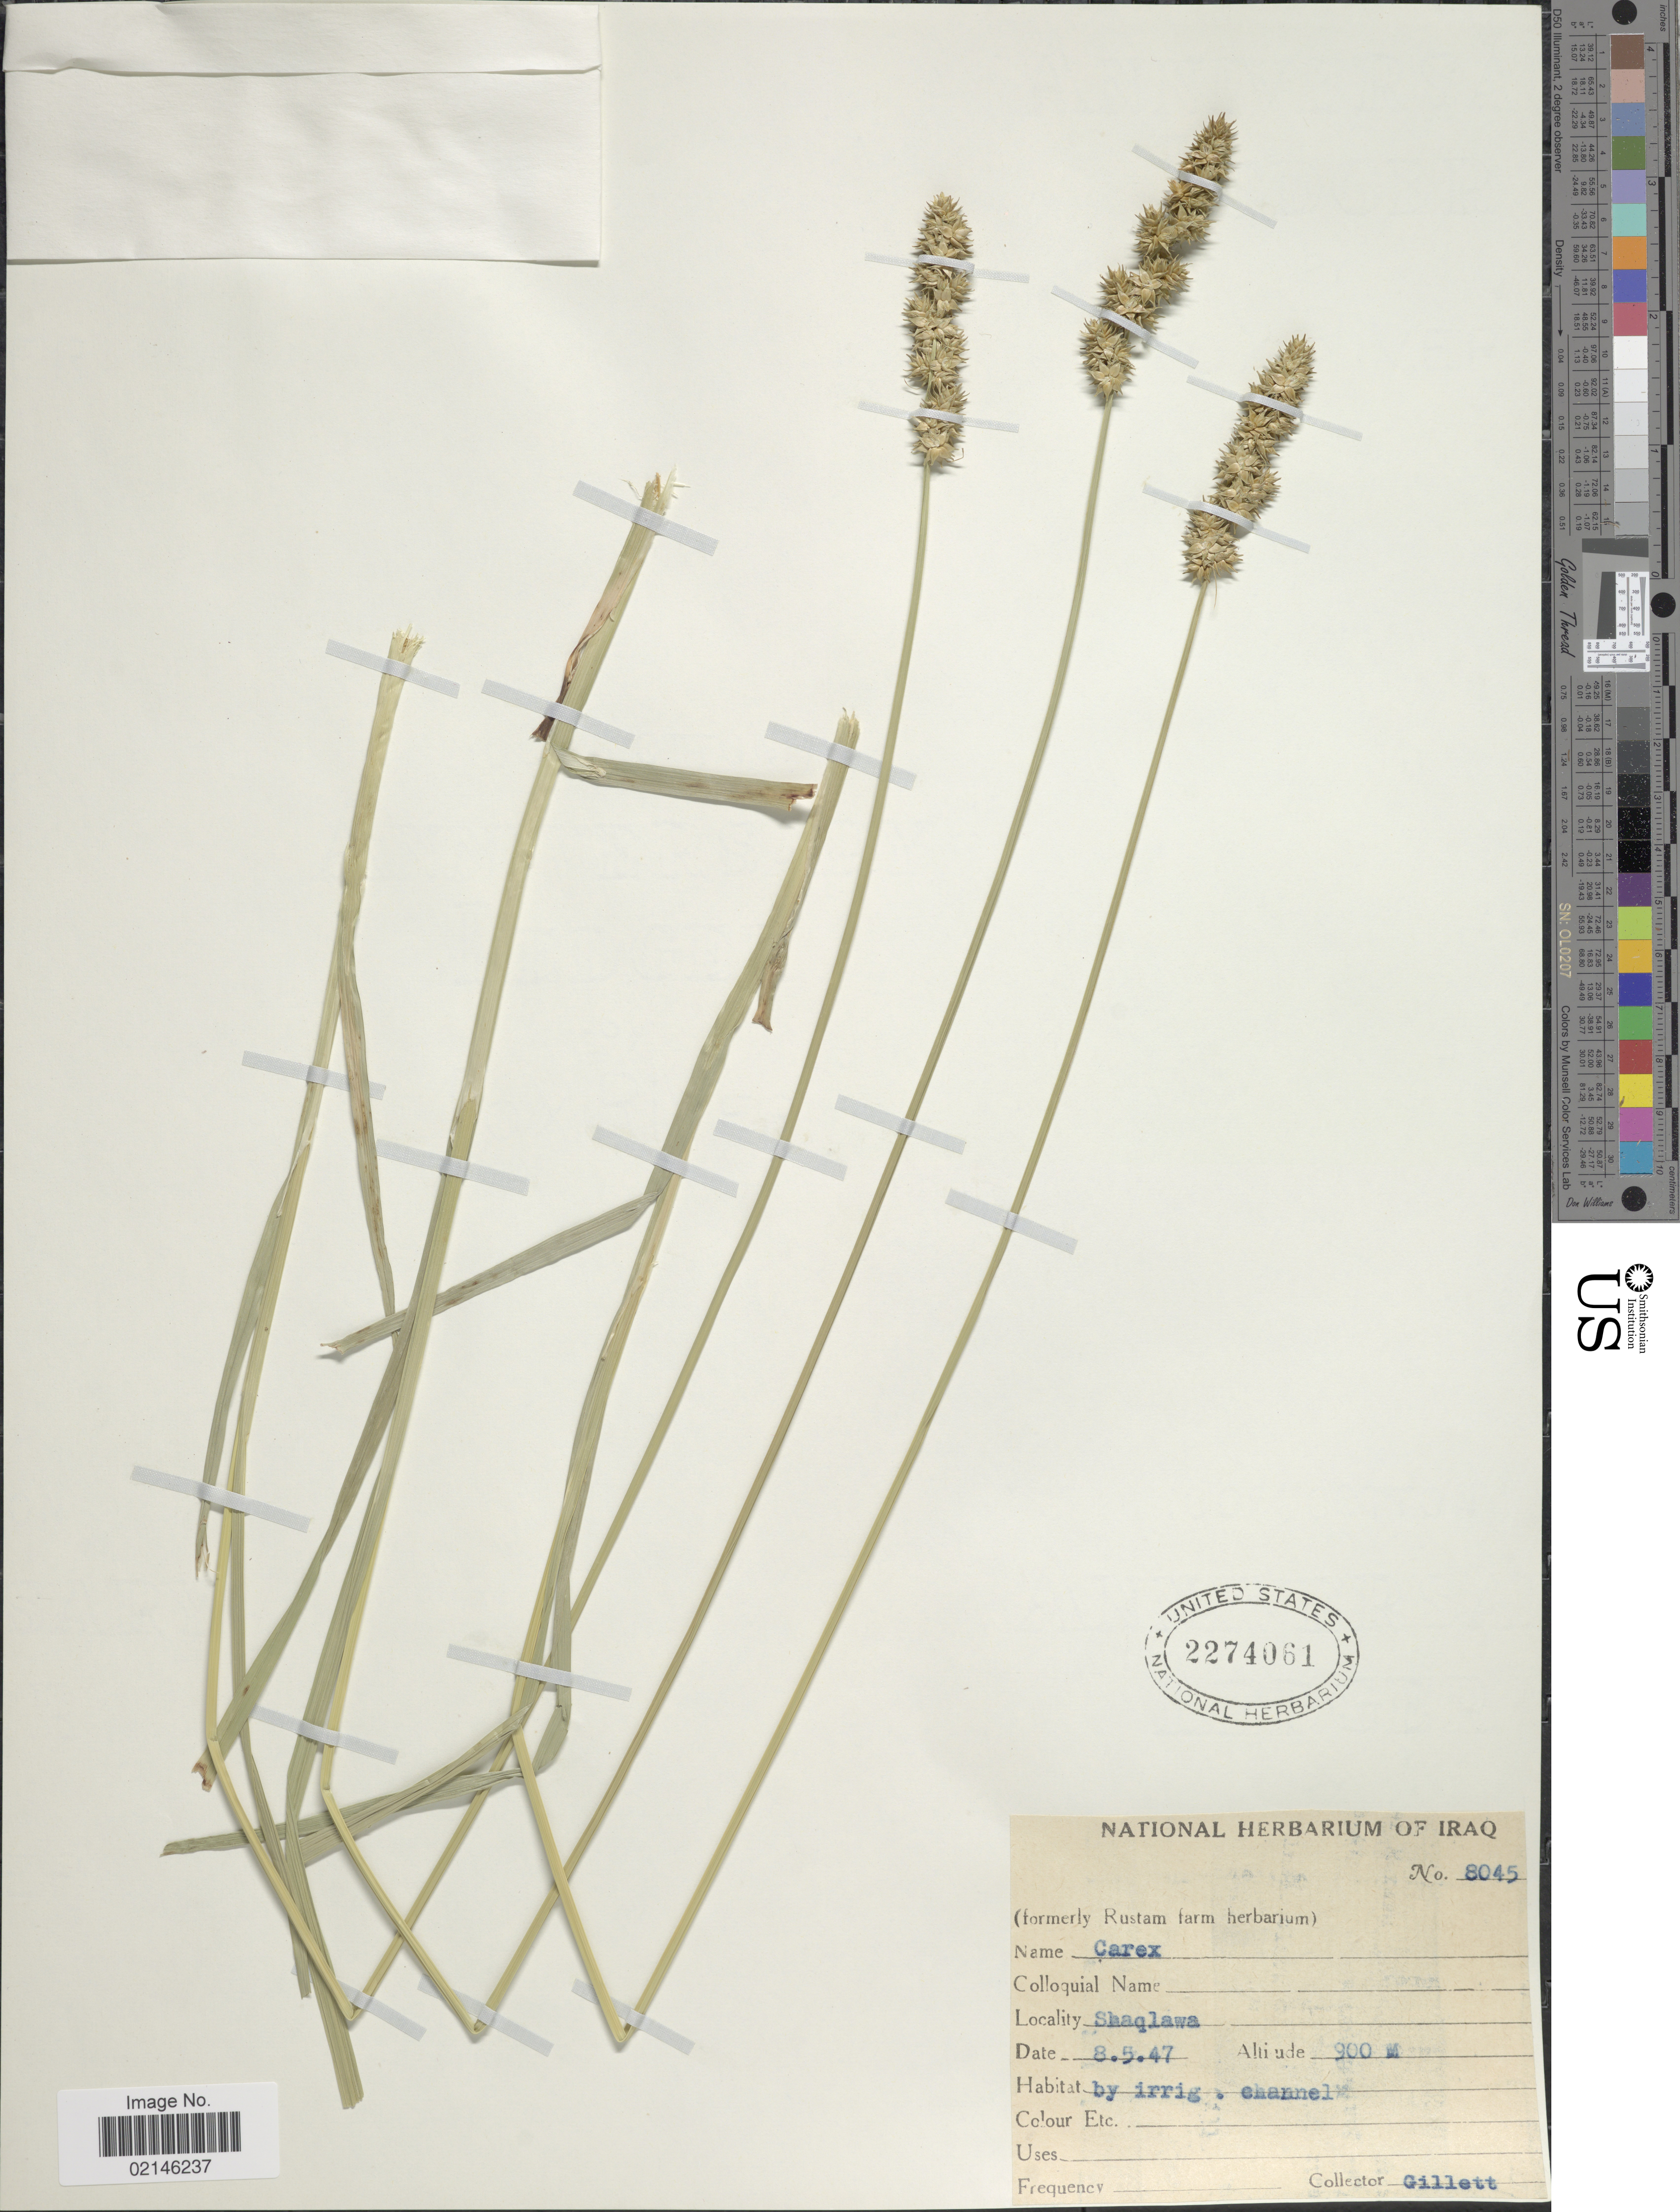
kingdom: Plantae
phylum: Tracheophyta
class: Liliopsida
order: Poales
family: Cyperaceae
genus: Carex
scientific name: Carex sp.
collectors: Gillett, --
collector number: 845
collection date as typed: Transcribed d/m/y: 8/5/47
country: Iraq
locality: Shaqlawa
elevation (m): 900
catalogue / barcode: US 2274061